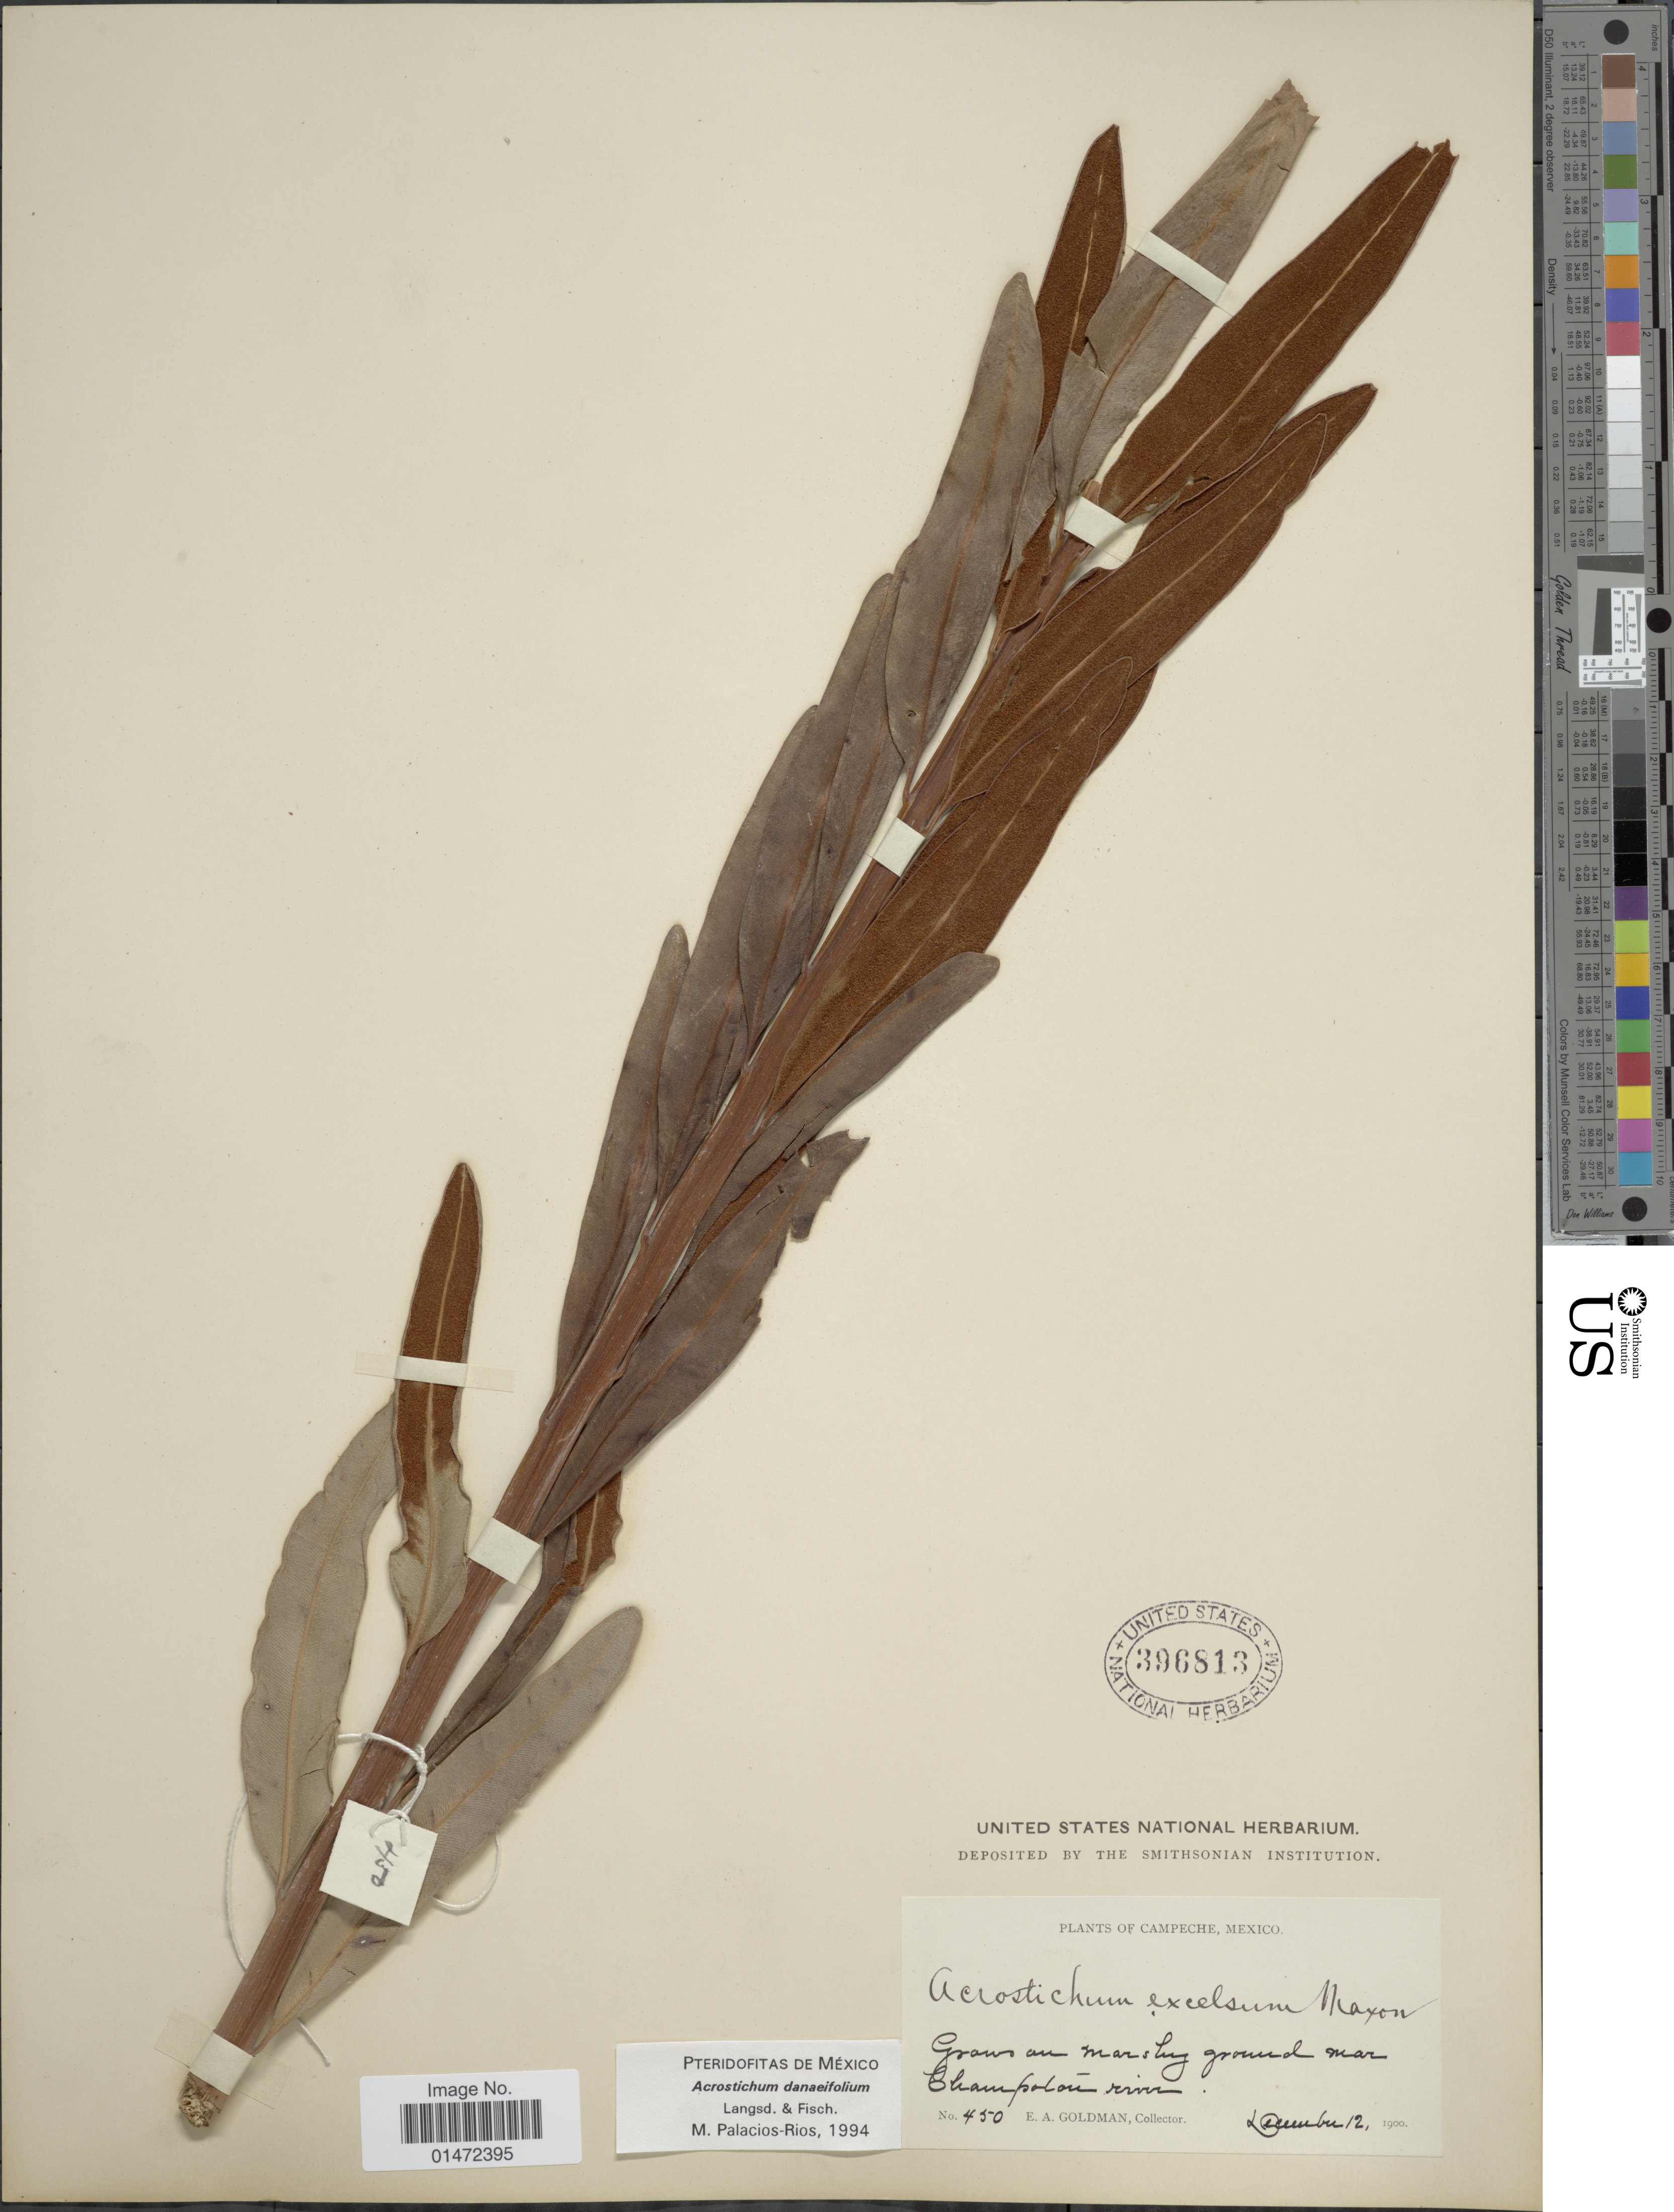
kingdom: Plantae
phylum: Tracheophyta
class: Polypodiopsida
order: Polypodiales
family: Pteridaceae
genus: Acrostichum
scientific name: Acrostichum danaeifolium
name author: Langsd. & Fisch.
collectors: E. A. Goldman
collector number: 450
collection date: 1900-12-12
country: Mexico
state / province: Campeche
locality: Grows on marshy ground near Champoton river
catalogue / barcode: US 396813